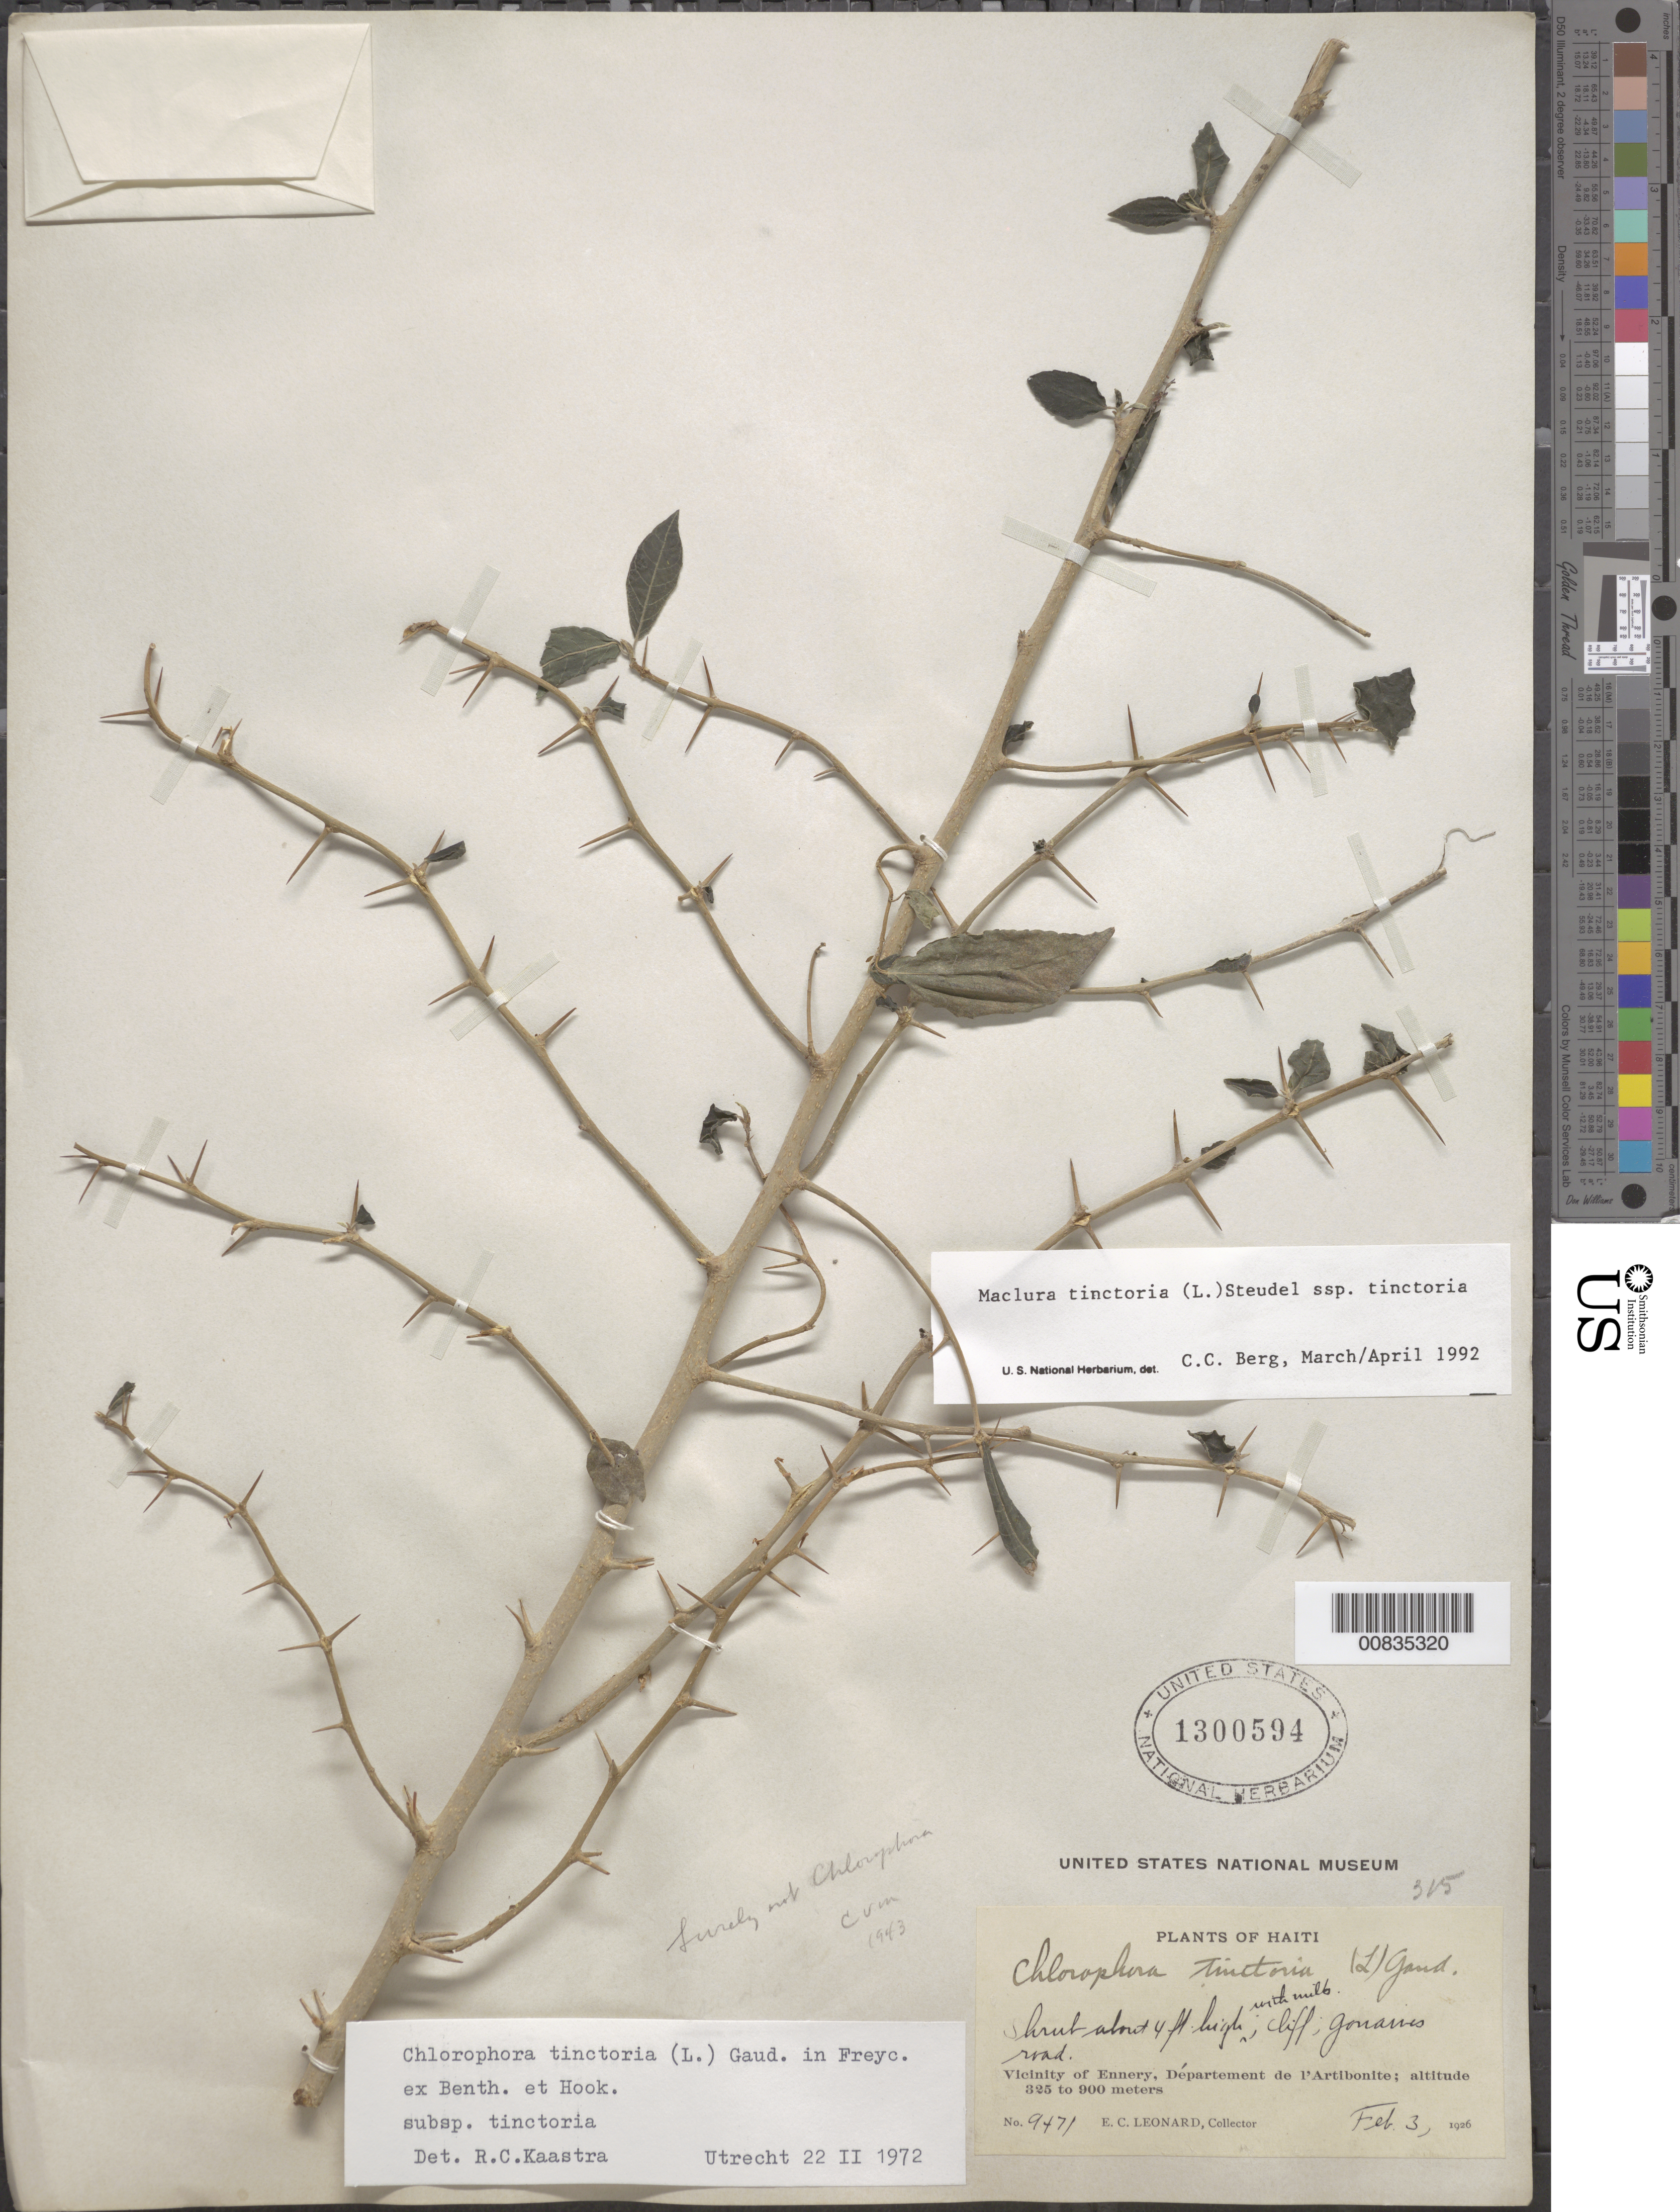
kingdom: Plantae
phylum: Tracheophyta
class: Magnoliopsida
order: Rosales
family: Moraceae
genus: Maclura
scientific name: Maclura tinctoria subsp. tinctoria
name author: (L.) D. Don ex Steud.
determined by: Berg, C. C.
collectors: E. C. Leonard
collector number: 9471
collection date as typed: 03 Feb 1926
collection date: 1926-02-03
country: Haiti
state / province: Artibonite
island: Hispaniola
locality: Vicinity of Ennery, Gonaives road.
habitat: Cliff.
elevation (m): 325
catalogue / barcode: US 1300594